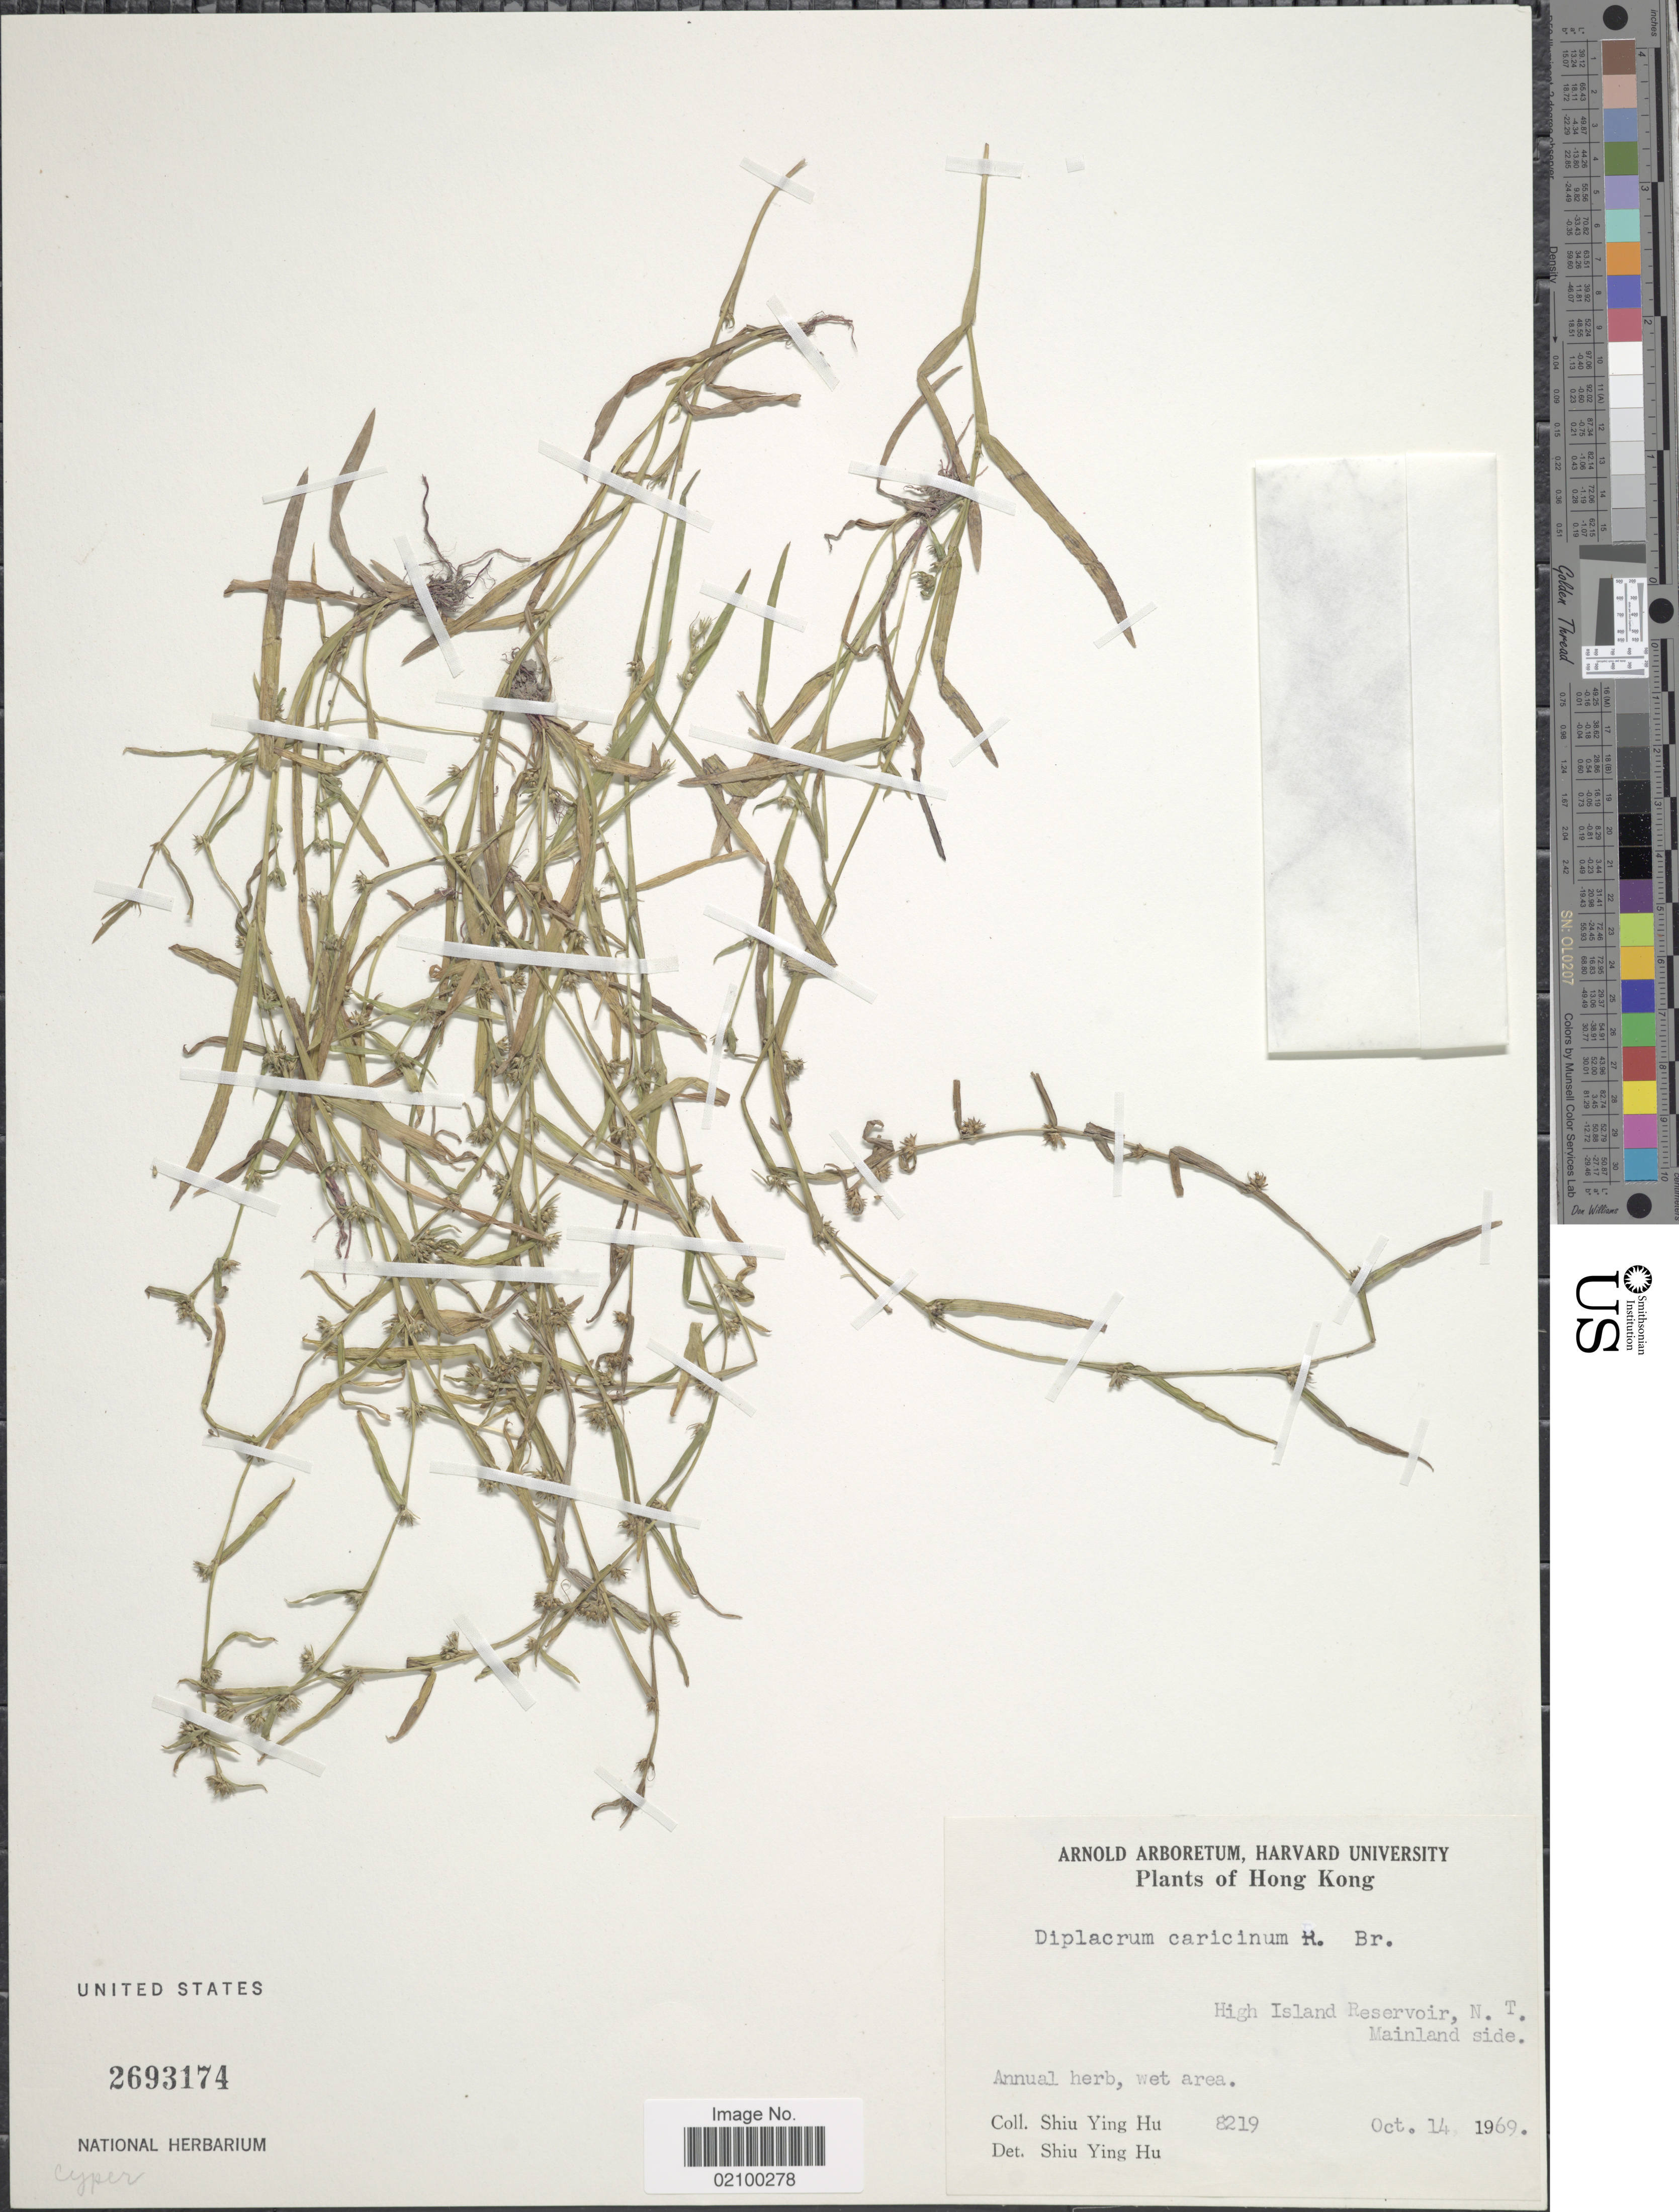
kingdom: Plantae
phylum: Tracheophyta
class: Liliopsida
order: Poales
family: Cyperaceae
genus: Diplacrum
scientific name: Diplacrum caricinum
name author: R. Br.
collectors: S. Y. Hu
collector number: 8219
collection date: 1969-10-14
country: China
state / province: Hong Kong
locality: High Island Reservoir, N. T. Mainland side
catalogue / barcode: US 2693174